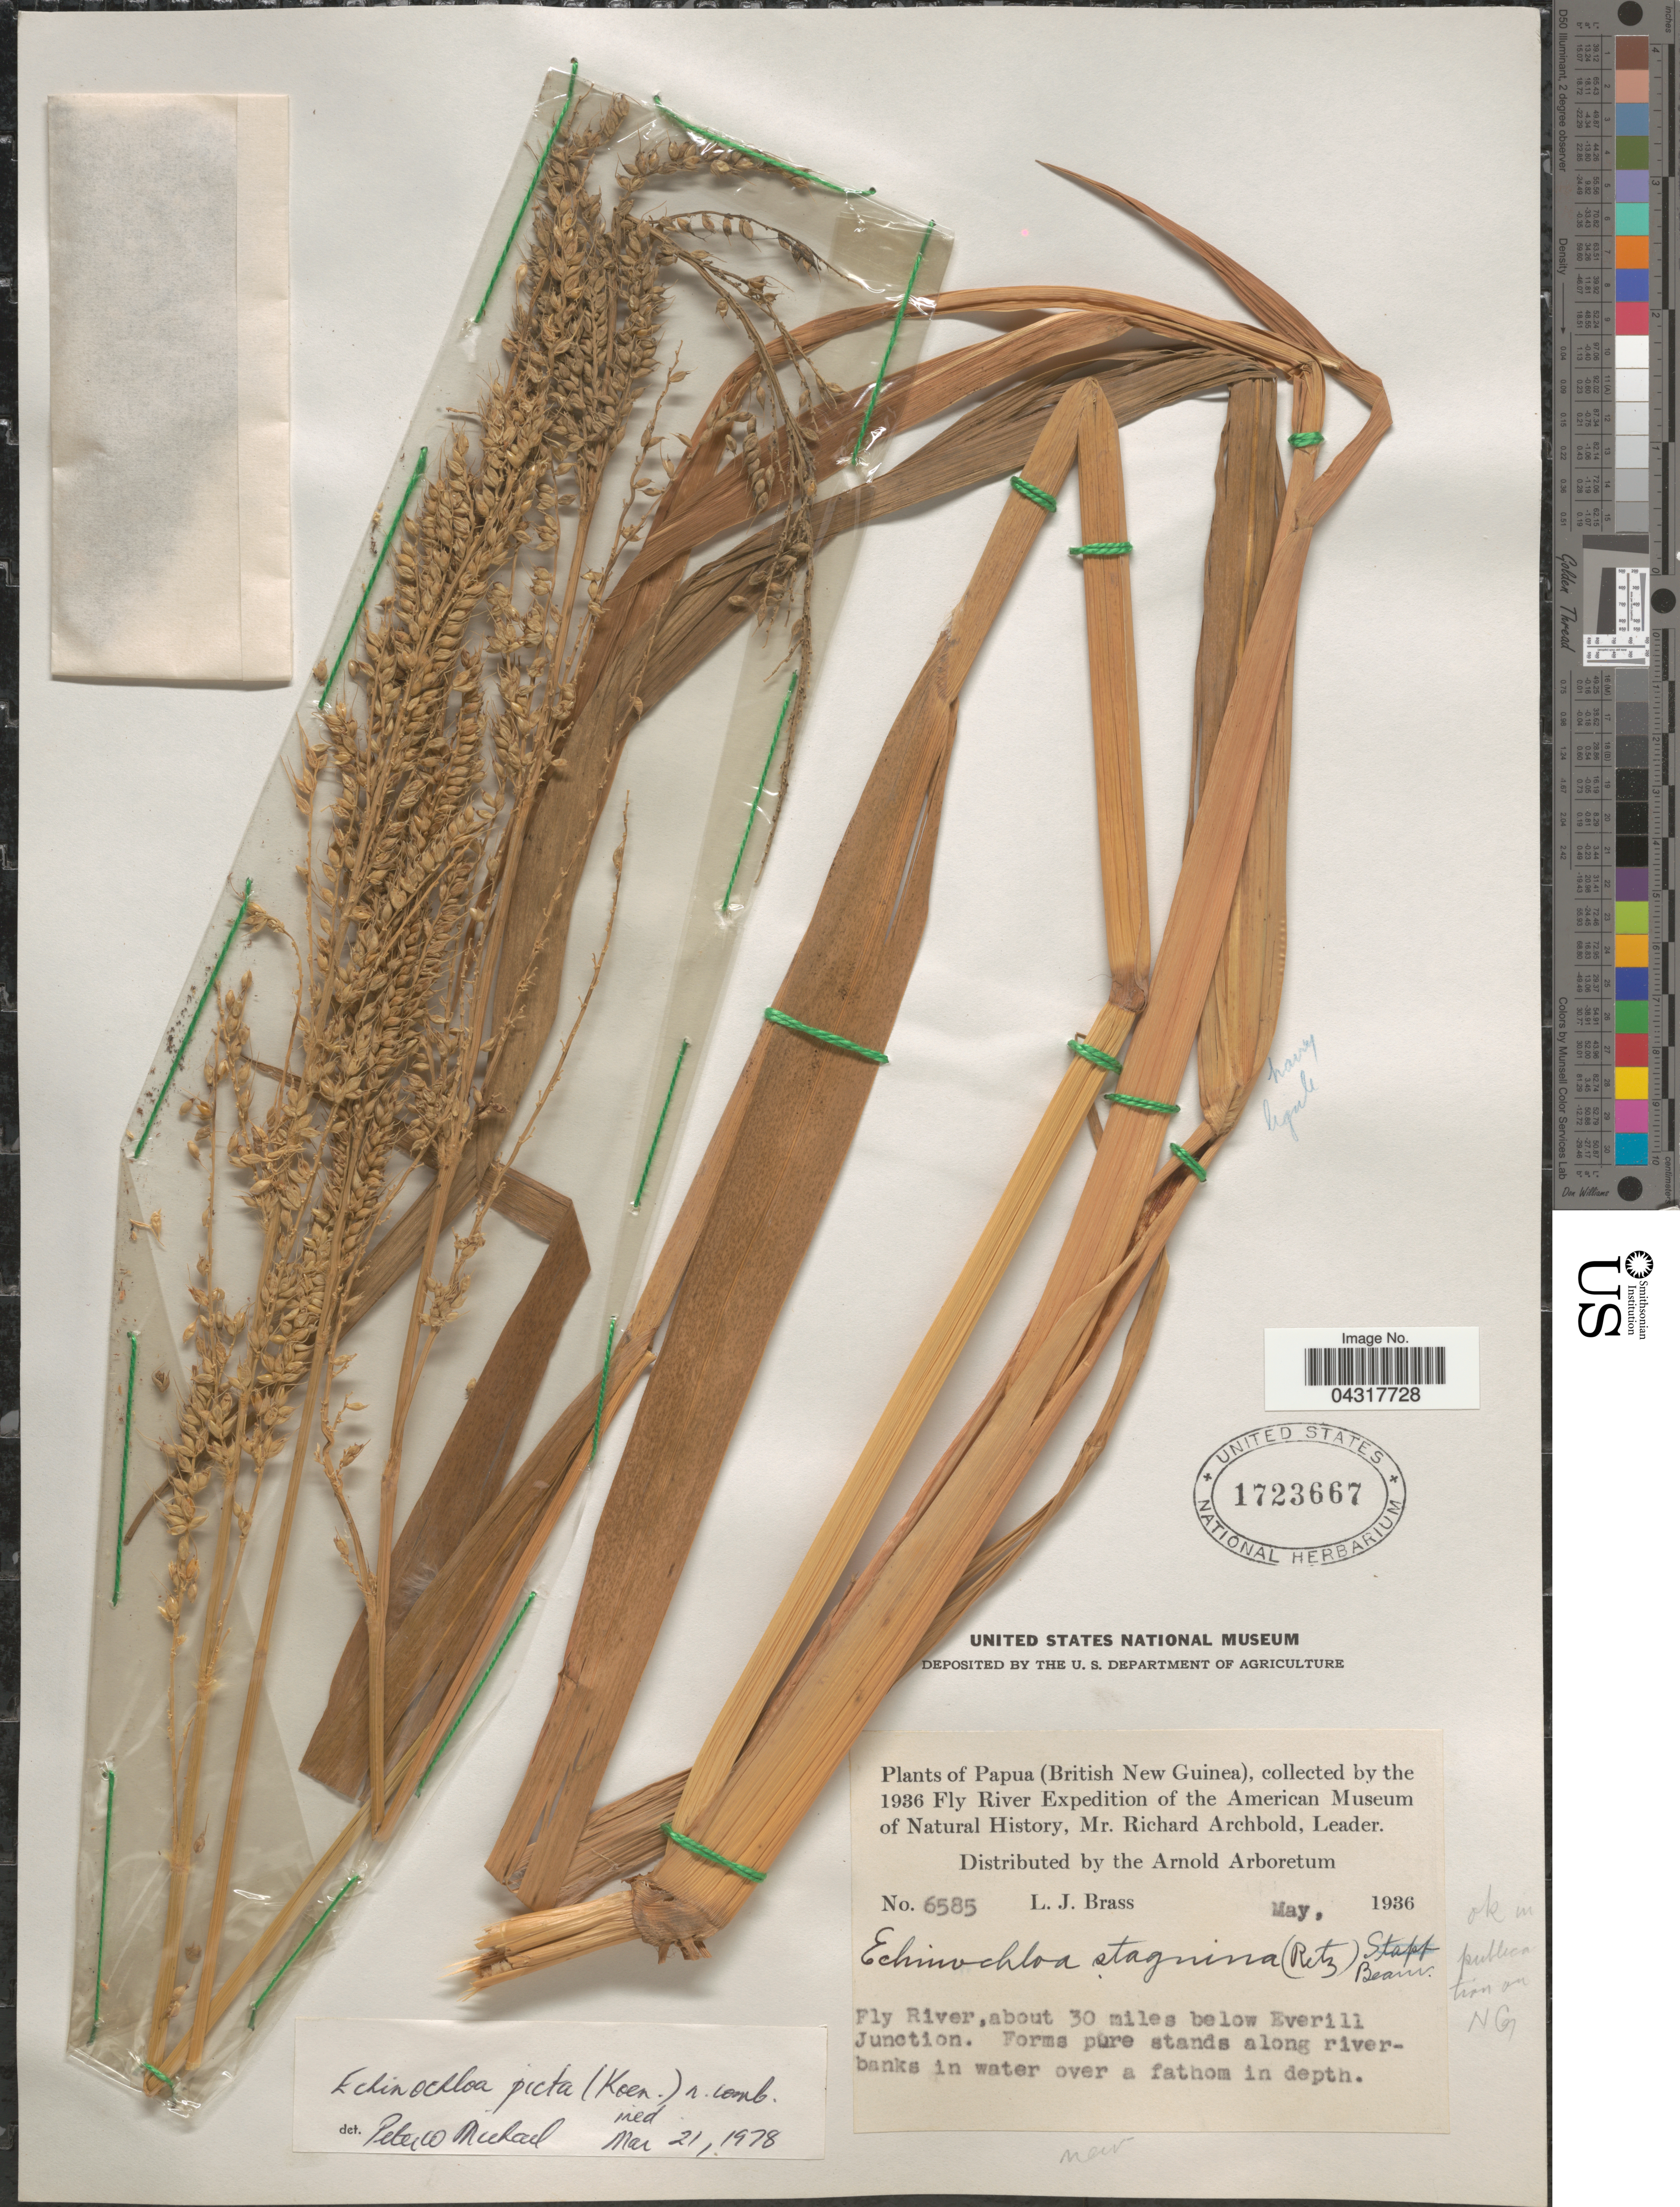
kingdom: Plantae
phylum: Tracheophyta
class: Liliopsida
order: Poales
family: Poaceae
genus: Echinochloa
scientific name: Echinochloa picta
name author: (K.D. Koenig) Michael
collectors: L. J. Brass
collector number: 6585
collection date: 1936-05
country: Papua New Guinea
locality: Papua (British New Guinea). 1936 Fly River Expedition of the American Museum of Natural History. Fly River, about 30 miles below Everill Junction.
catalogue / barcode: US 1723667